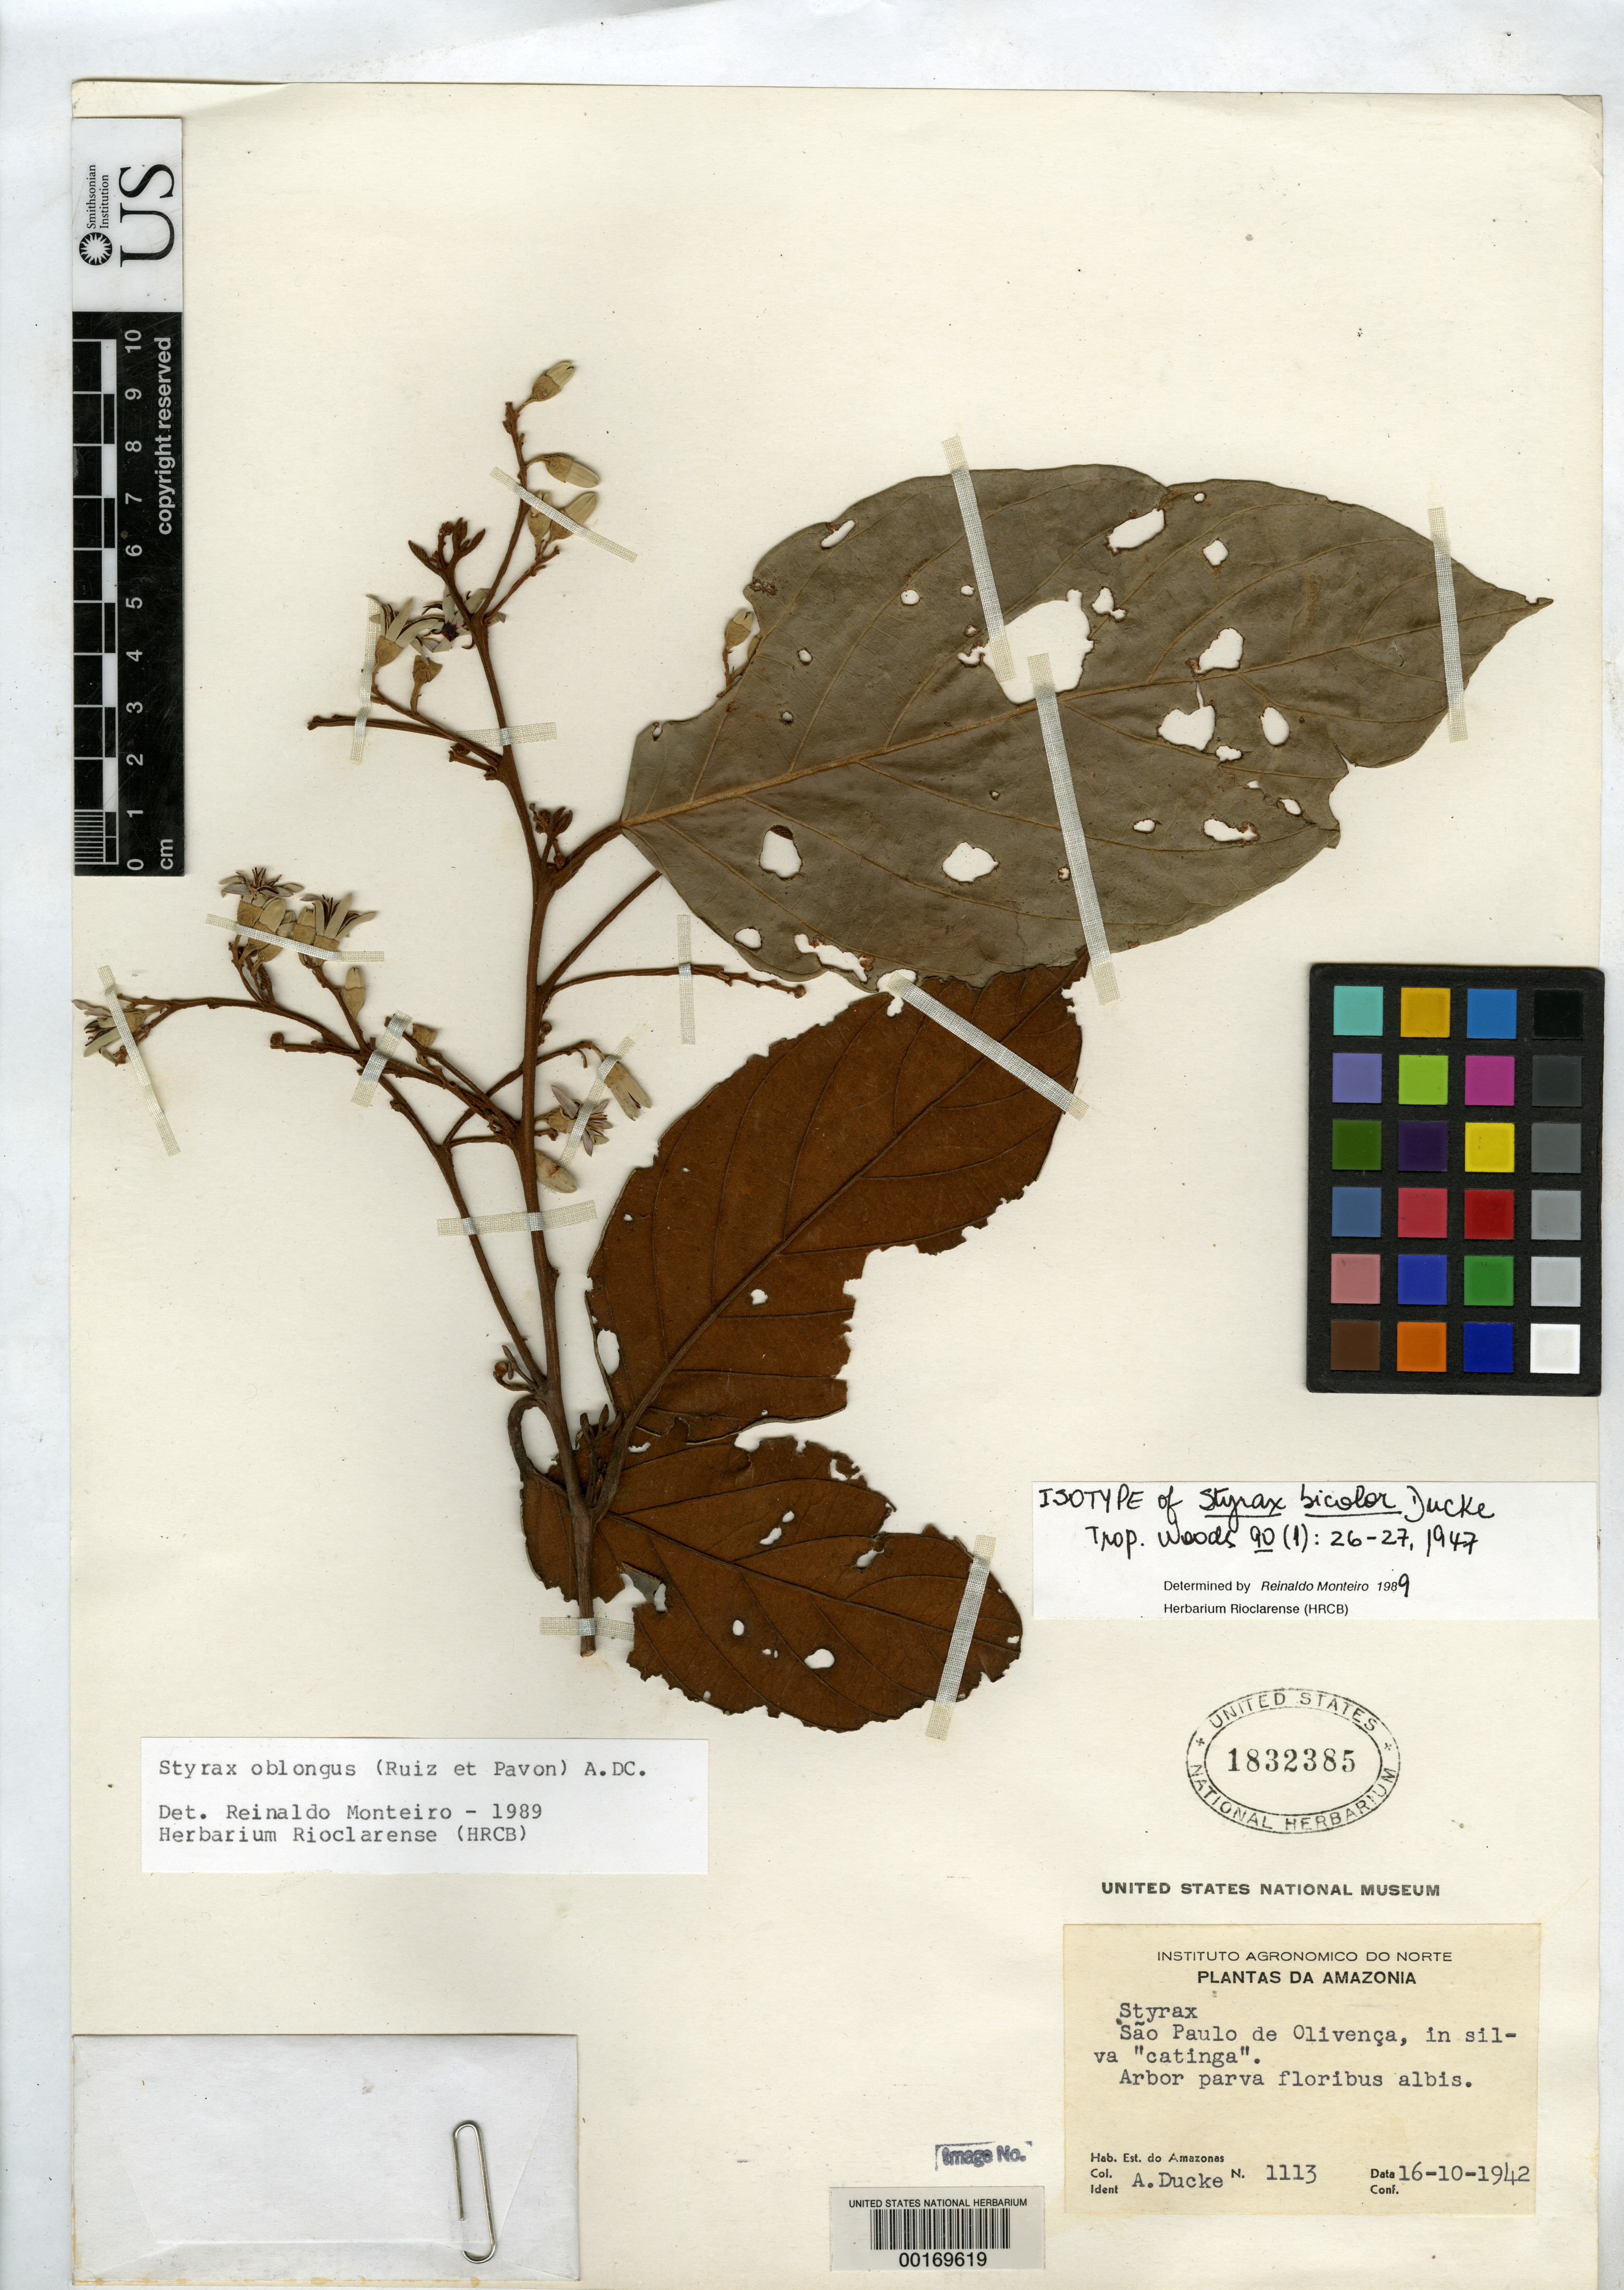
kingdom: Plantae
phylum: Tracheophyta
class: Magnoliopsida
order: Ericales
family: Styracaceae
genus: Styrax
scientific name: Styrax bicolor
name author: Ducke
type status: Isotype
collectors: A. Ducke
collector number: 1113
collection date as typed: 16 Oct 1942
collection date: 1942-10-16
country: Brazil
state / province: Amazonas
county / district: São Paulo de Olivença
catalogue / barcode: US 1832385